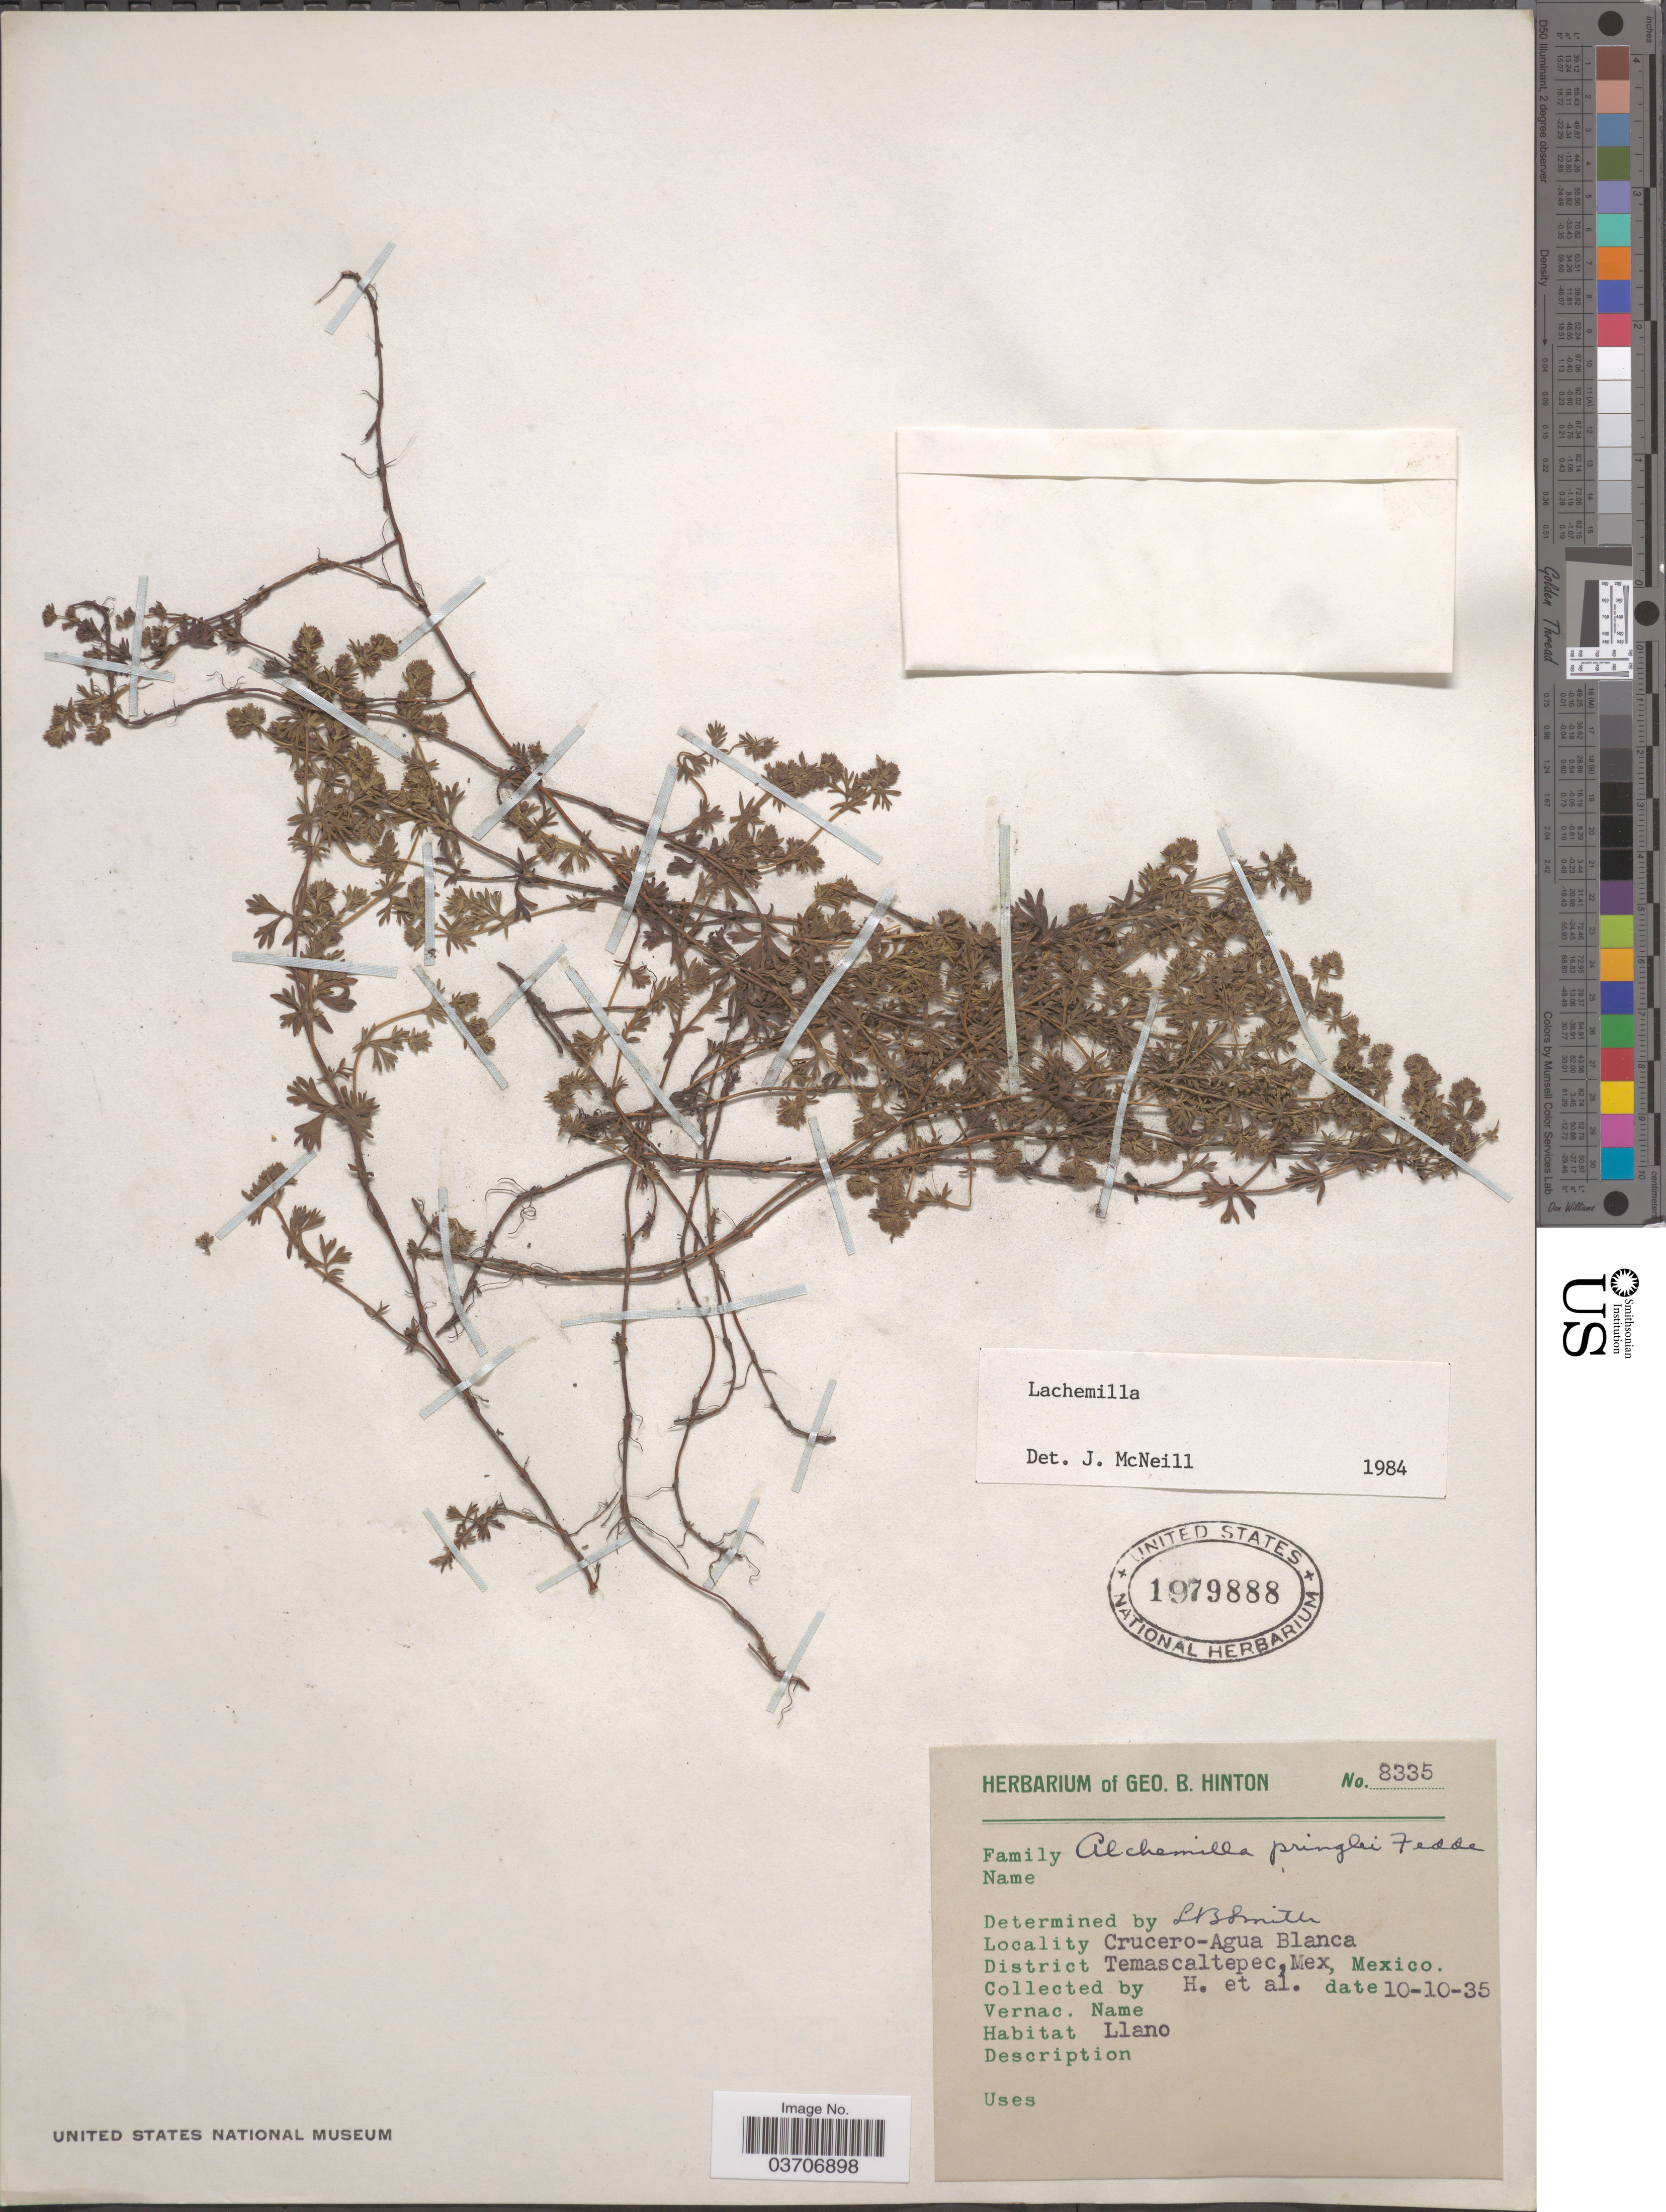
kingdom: Plantae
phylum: Tracheophyta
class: Magnoliopsida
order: Rosales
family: Rosaceae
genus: Lachemilla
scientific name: Lachemilla sp.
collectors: G. B. Hinton & et al.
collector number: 8335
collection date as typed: Transcribed d/m/y: 10/10/35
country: Mexico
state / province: México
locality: Crucero-Agua Blanca. District Temascaltepec.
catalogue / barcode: US 1979888